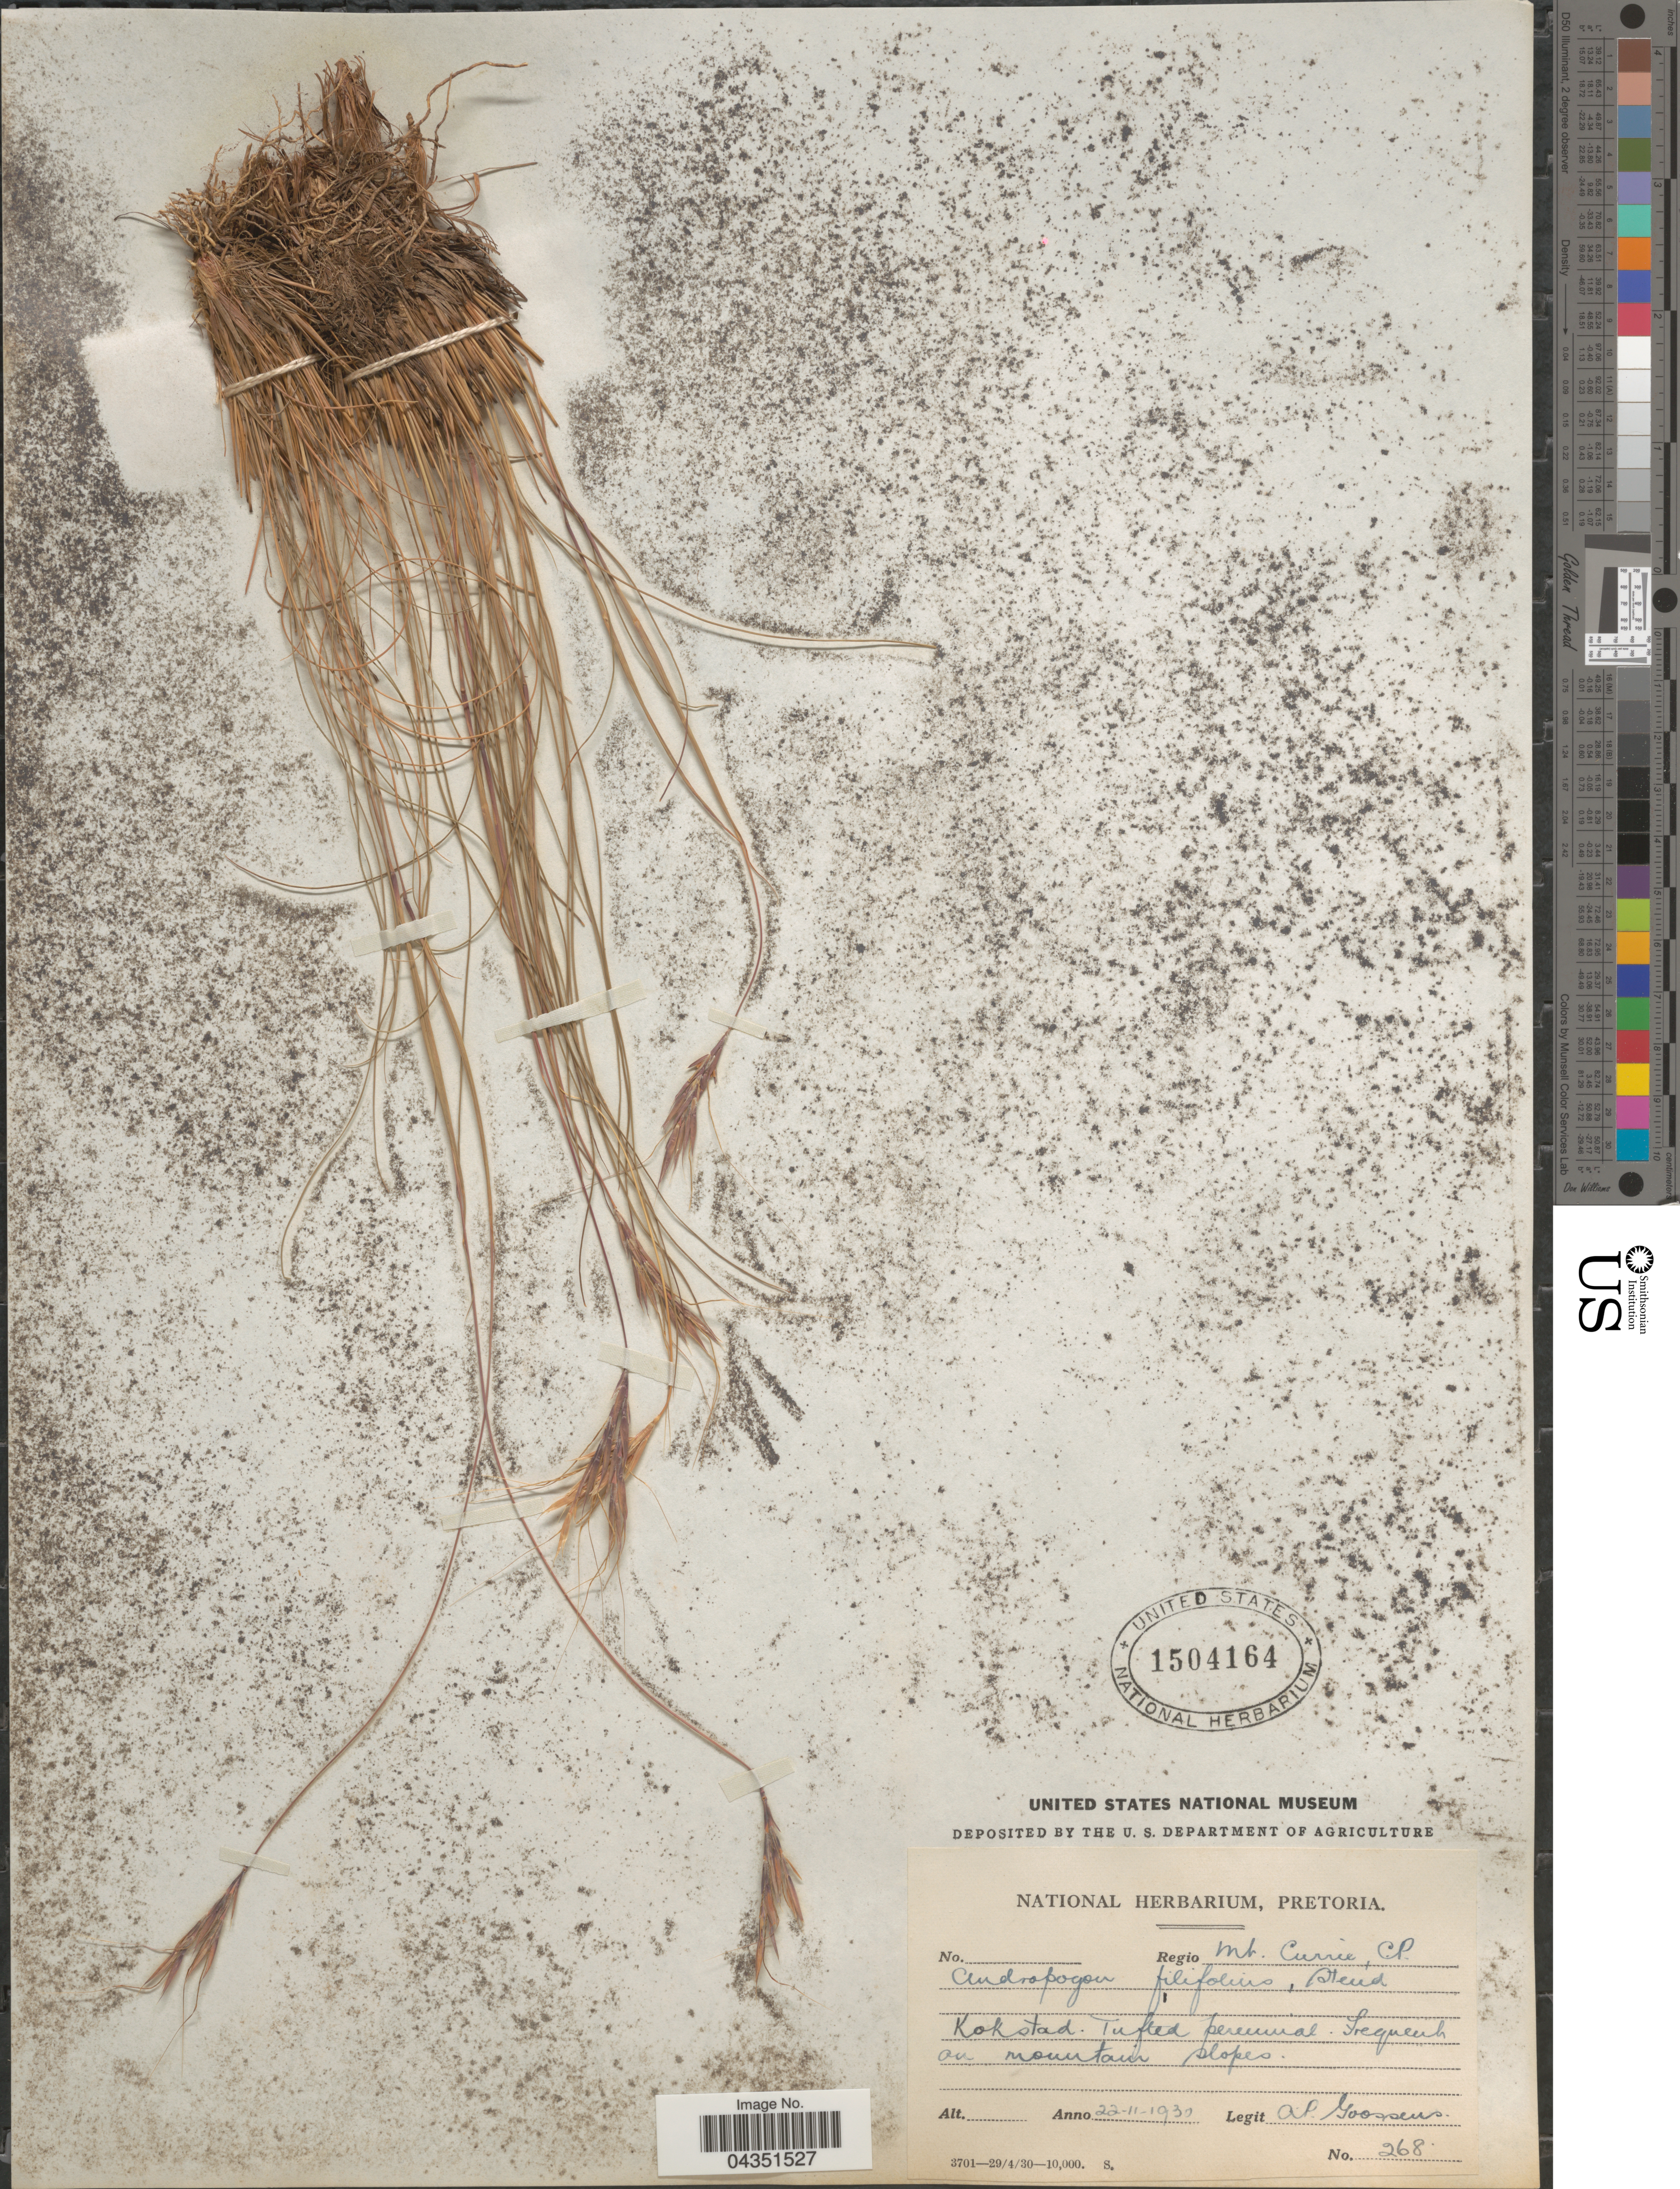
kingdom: Plantae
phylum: Tracheophyta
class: Liliopsida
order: Poales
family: Poaceae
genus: Diheteropogon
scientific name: Diheteropogon filifolius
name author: (Nees) Clayton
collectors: A. P. G. Goossens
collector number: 268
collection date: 1930-11-22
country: South Africa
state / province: KwaZulu-Natal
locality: Regio Mt. Currie, CP. Kokstad.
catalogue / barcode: US 1504164